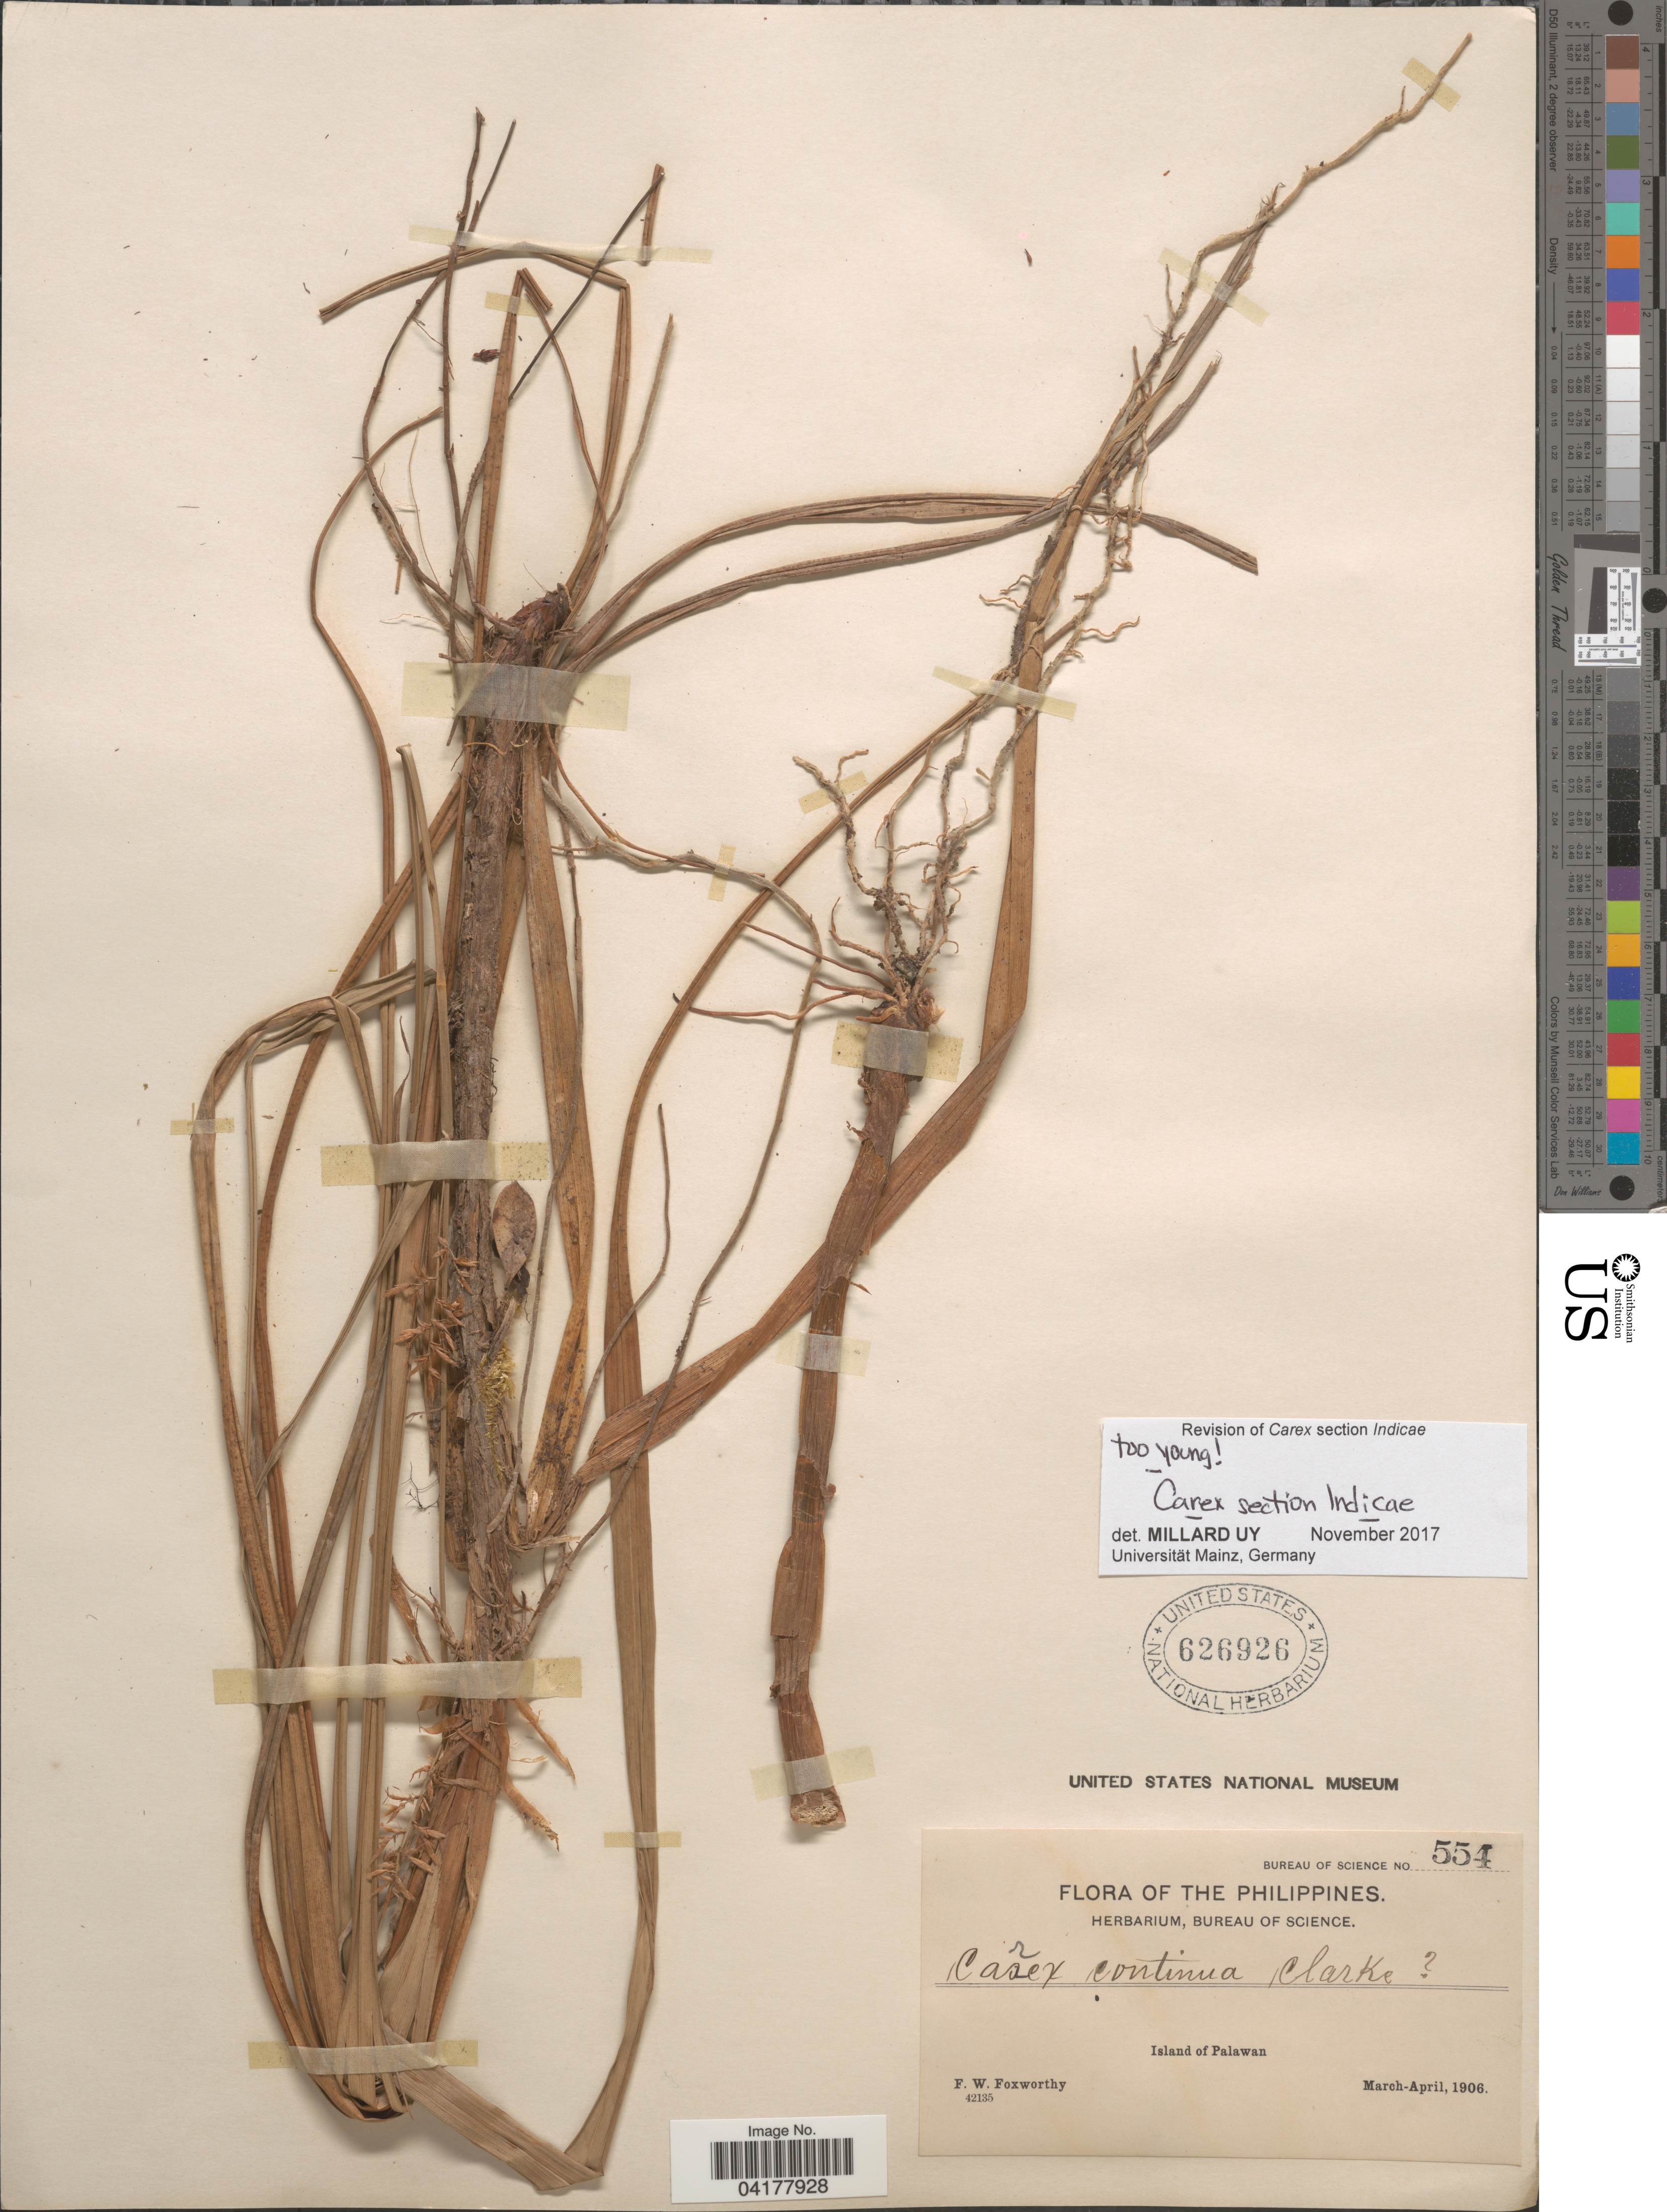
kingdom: Plantae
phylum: Tracheophyta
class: Liliopsida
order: Poales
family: Cyperaceae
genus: Carex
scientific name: Carex sp.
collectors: F. W. Foxworthy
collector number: Bureau of Science 554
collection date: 1906-03/1906-04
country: Philippines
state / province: Mimaropa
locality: Island of Palawan.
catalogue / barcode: US 626926